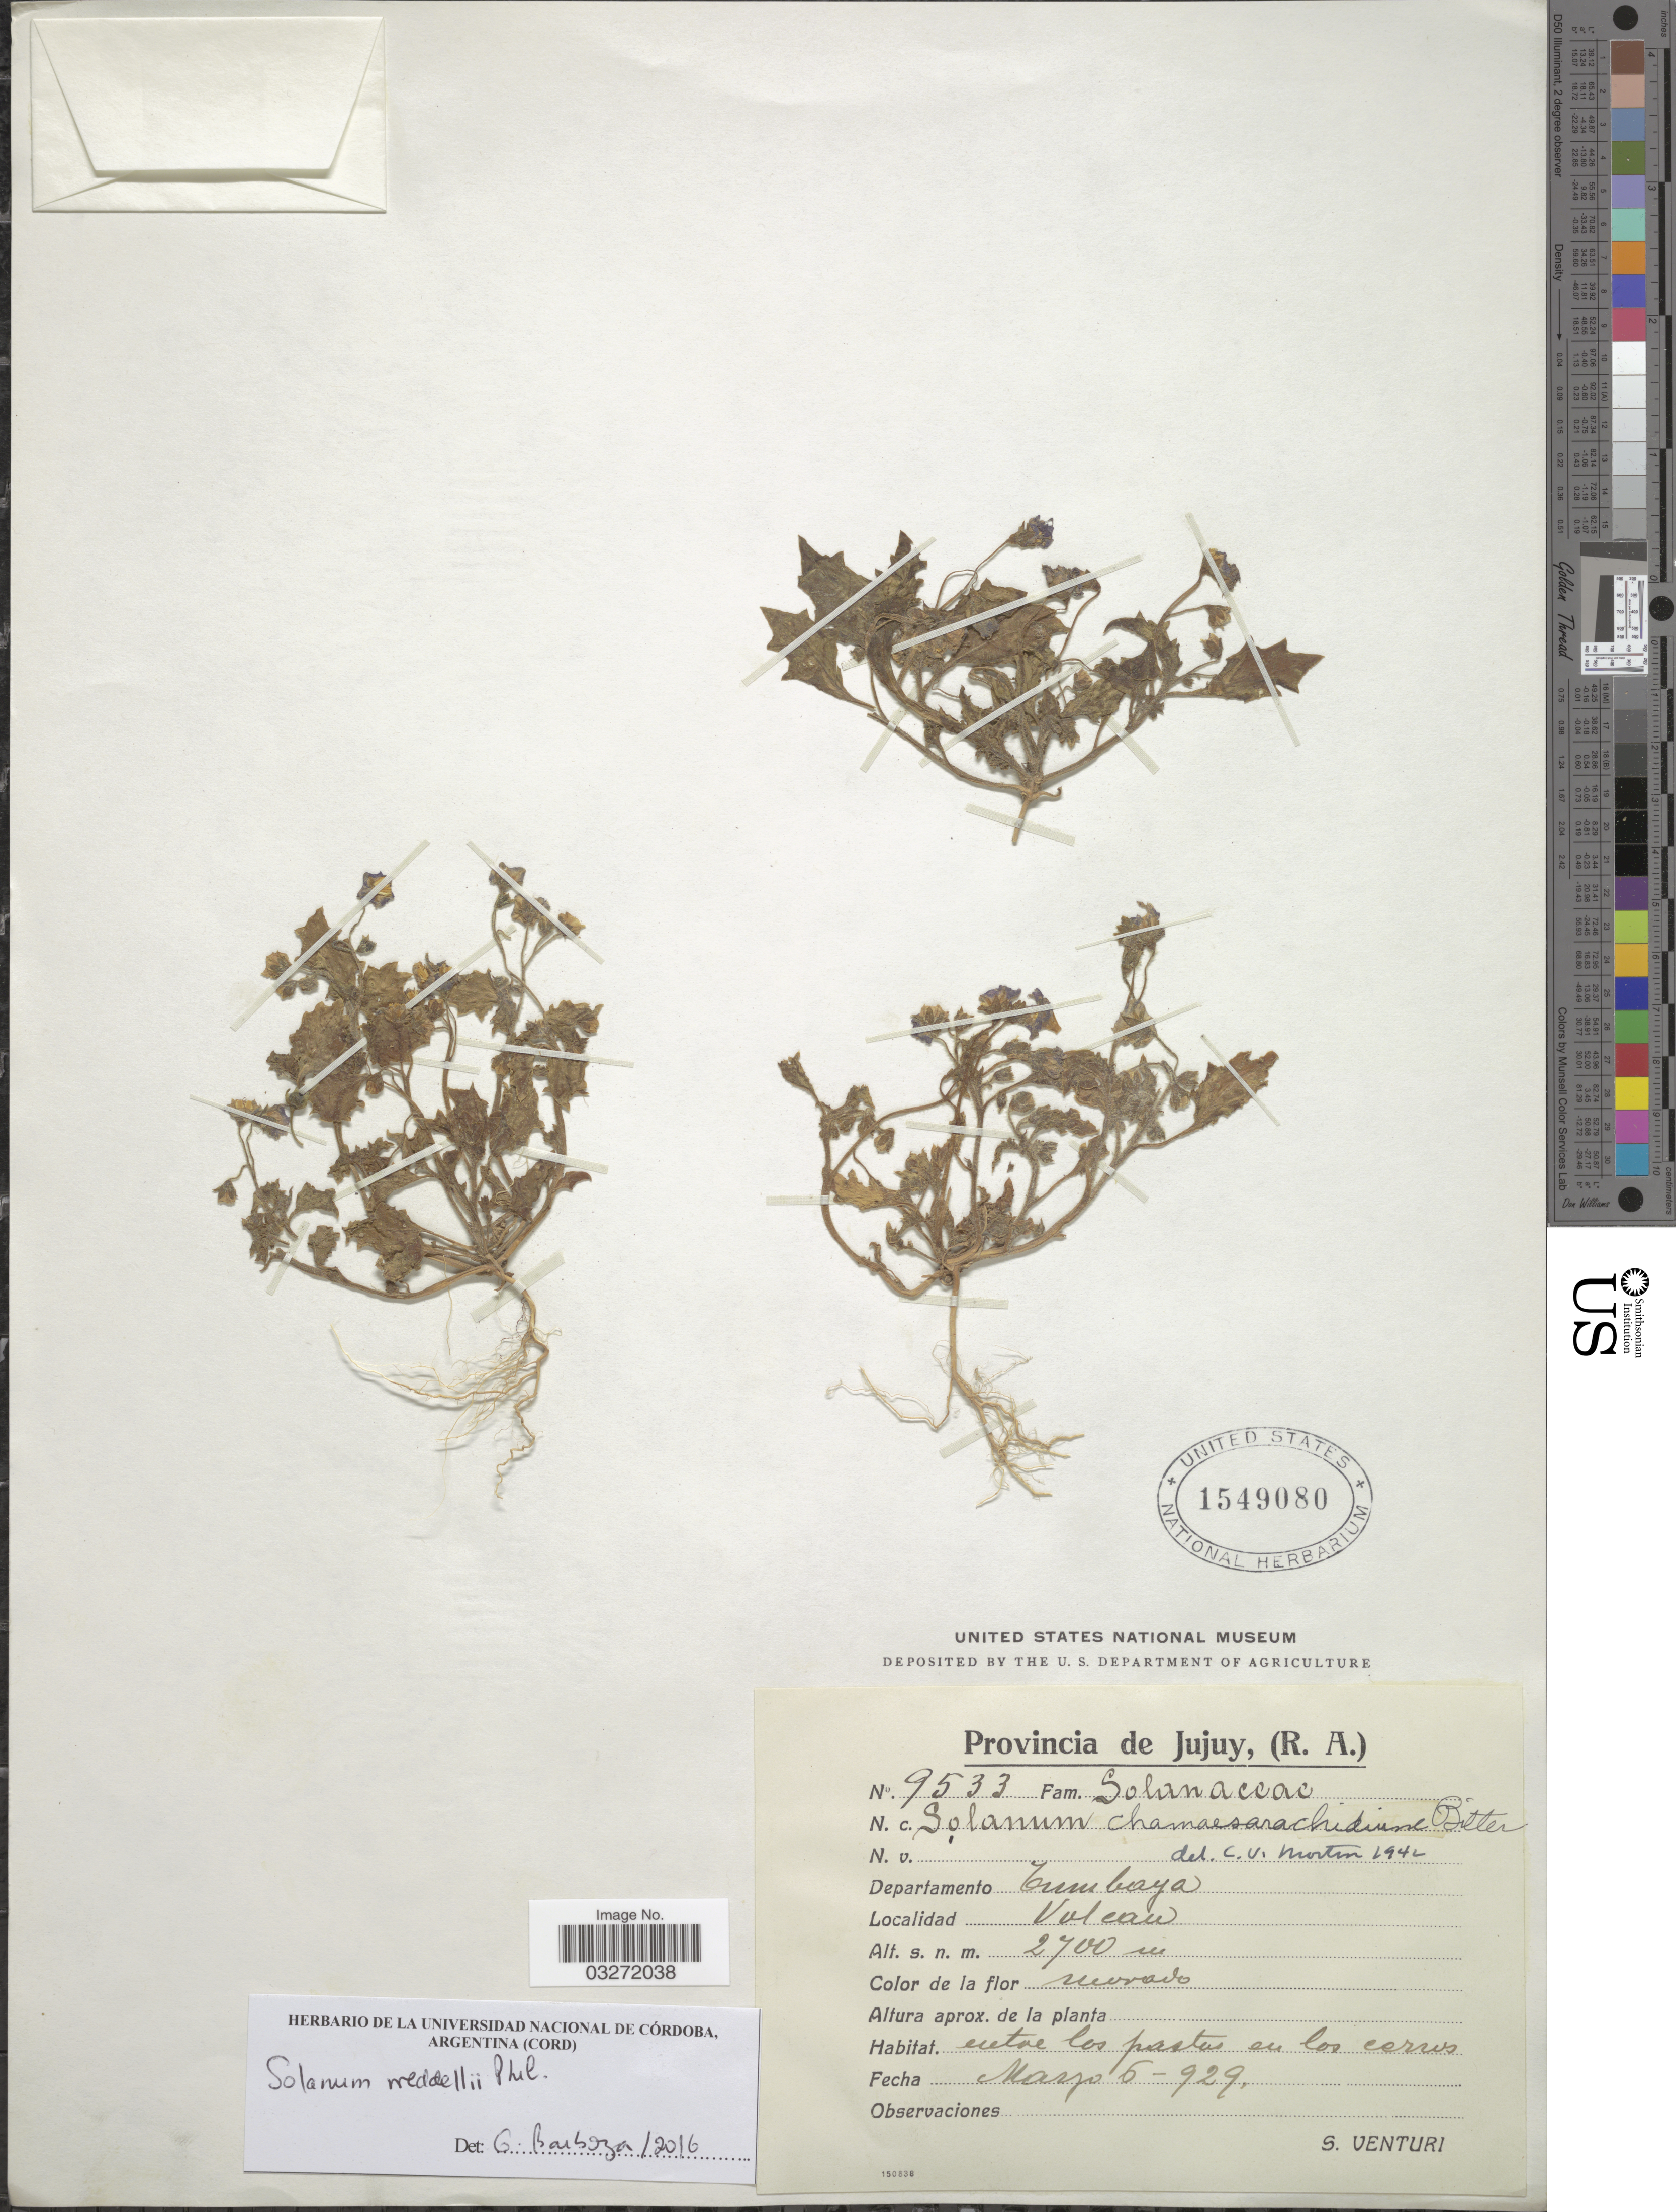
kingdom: Plantae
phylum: Tracheophyta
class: Magnoliopsida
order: Solanales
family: Solanaceae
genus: Solanum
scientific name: Solanum weddellii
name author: Phil.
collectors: S. Venturi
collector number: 9533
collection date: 1929-03-05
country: Argentina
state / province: Jujuy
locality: Provincia de Jujuy, (R.A.). Departamento Tumbaya. Volcan.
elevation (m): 2700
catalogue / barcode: US 1549080